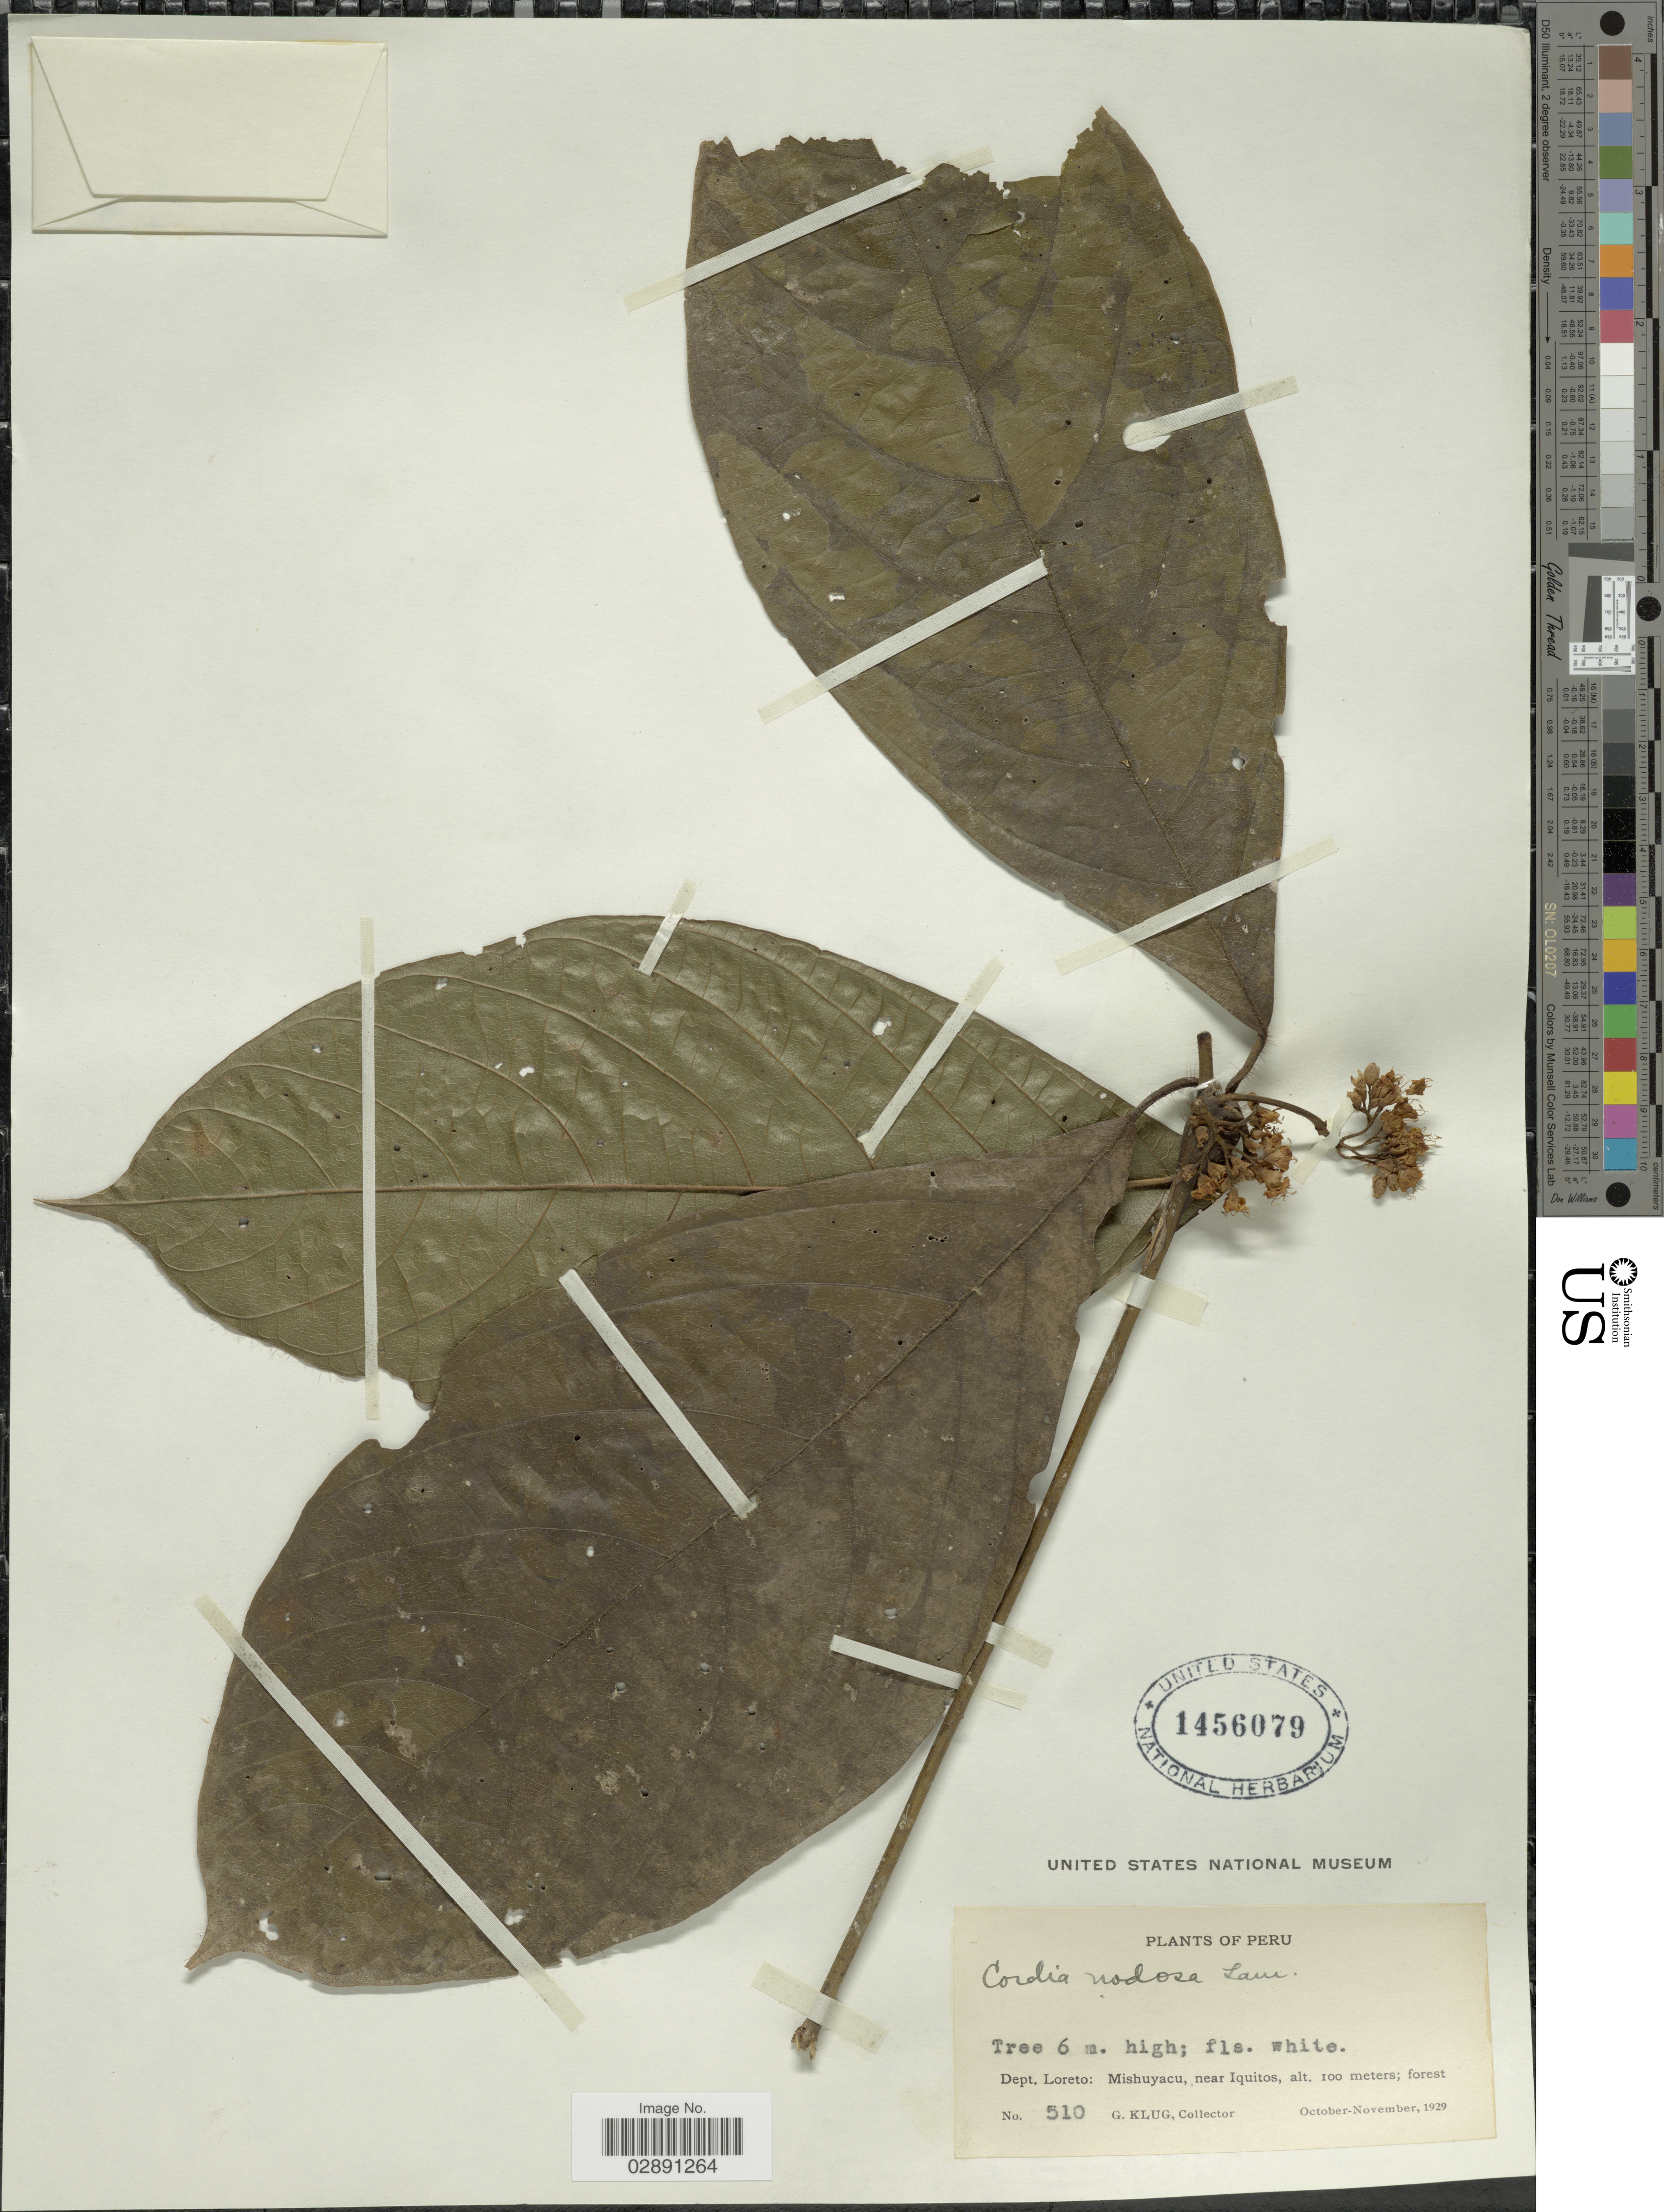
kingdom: Plantae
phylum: Tracheophyta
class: Magnoliopsida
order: Boraginales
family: Cordiaceae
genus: Cordia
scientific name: Cordia nodosa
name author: Lam.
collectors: G. Klug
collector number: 510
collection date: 1929-10/1929-11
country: Peru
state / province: Loreto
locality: Dept. Loreto: Mishuyacu, near Iquitos.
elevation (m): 100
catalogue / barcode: US 1456079